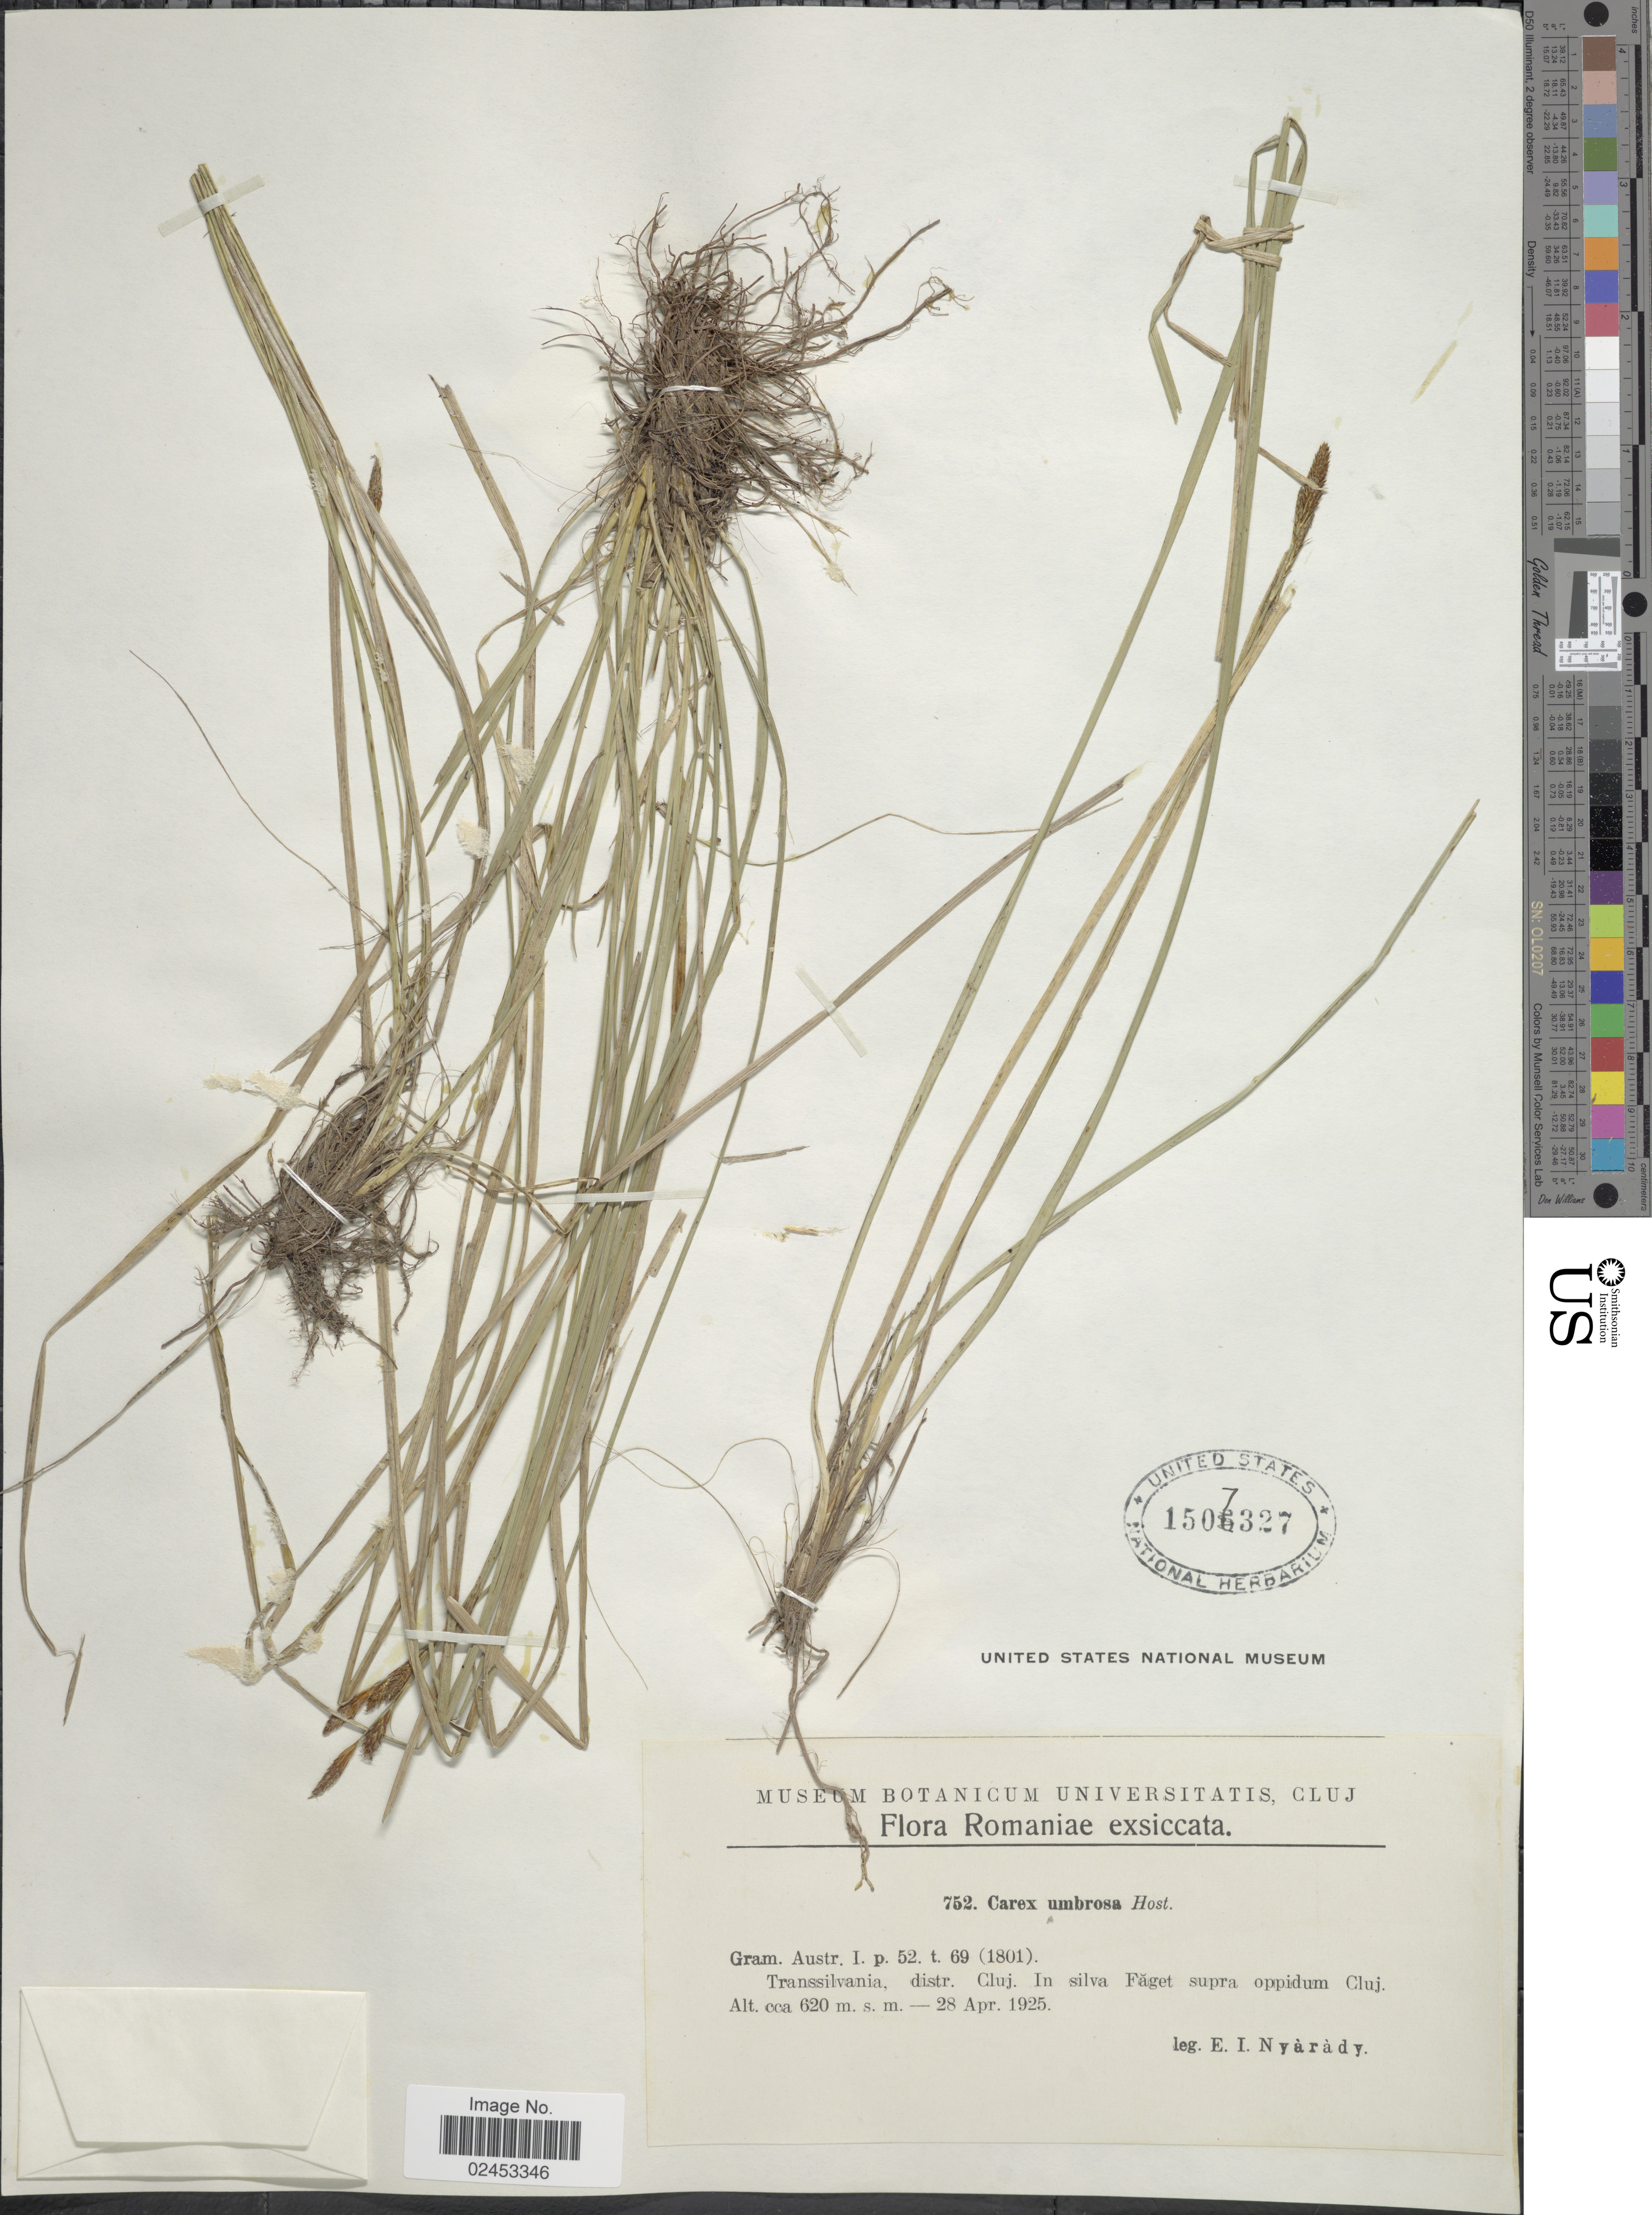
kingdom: Plantae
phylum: Tracheophyta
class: Liliopsida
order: Poales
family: Cyperaceae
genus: Carex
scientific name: Carex umbrosa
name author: Host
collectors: E. Nyárády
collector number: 752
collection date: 1925-04-28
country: Romania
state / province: Cluj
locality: Transsilvania, distr. Cluj. In slva Faget supra oppidum Cluj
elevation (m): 620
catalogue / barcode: US 1507327